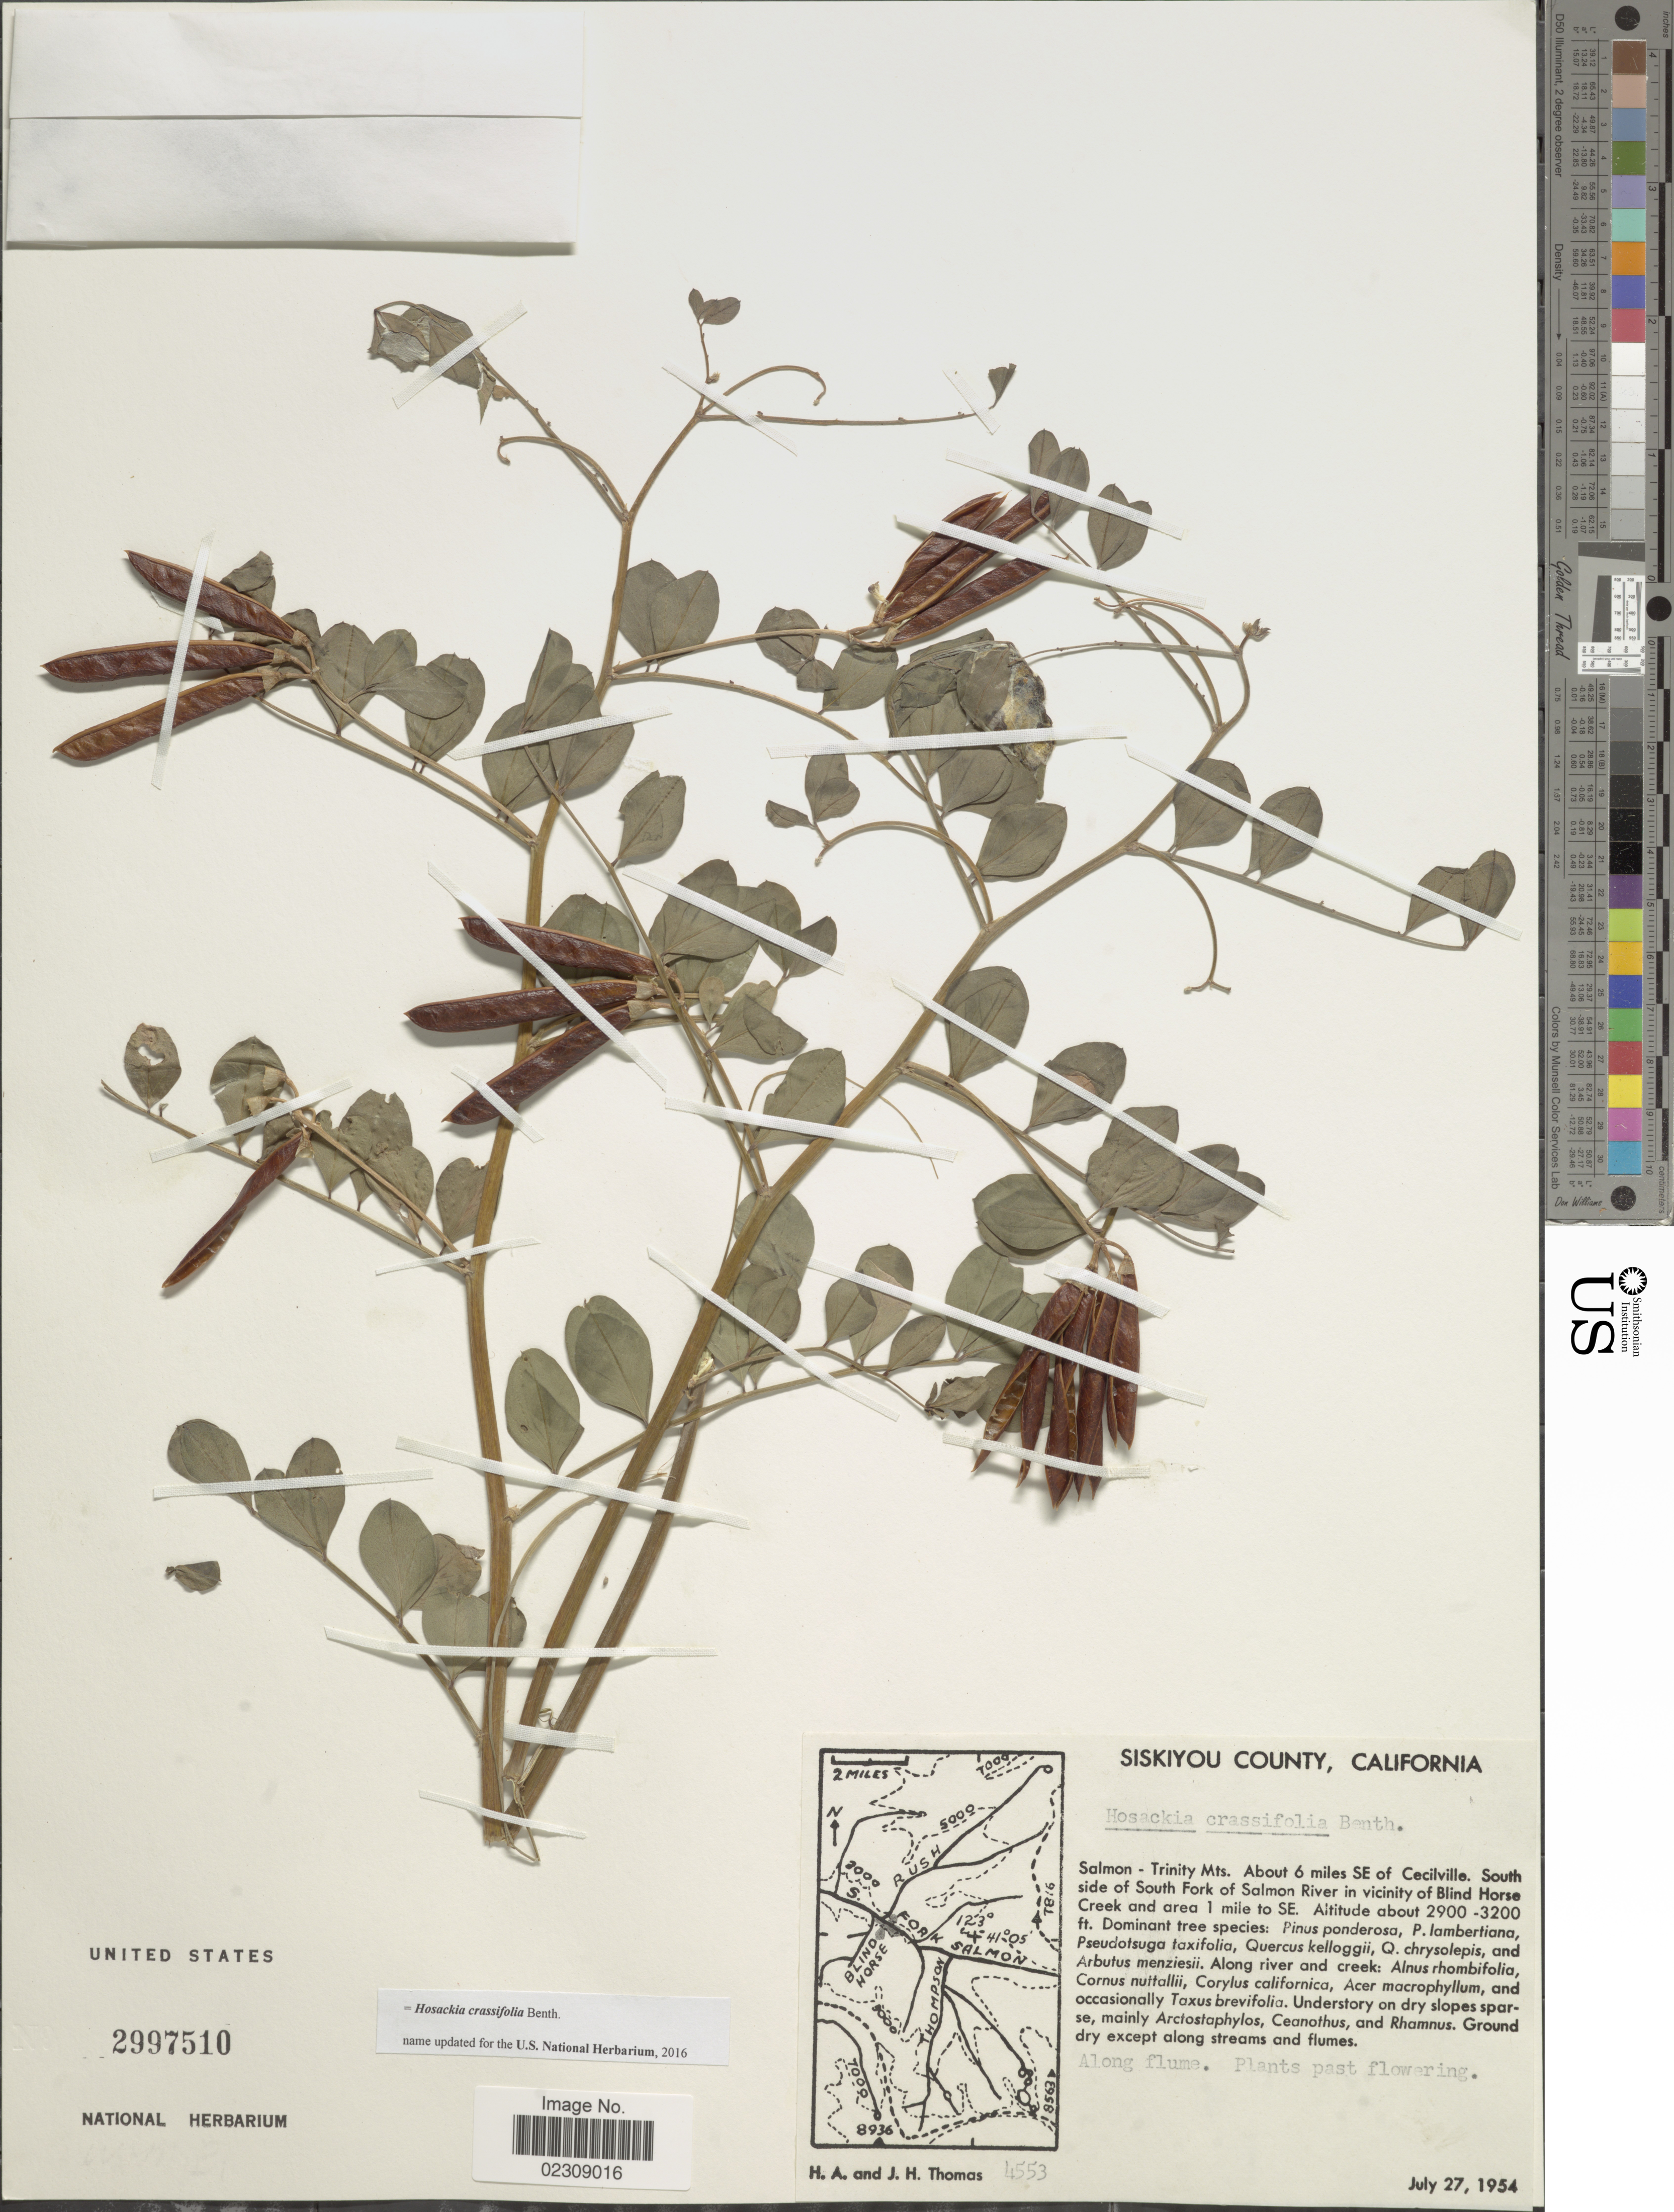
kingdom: Plantae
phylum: Tracheophyta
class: Magnoliopsida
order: Fabales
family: Fabaceae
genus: Hosackia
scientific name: Hosackia crassifolia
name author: Benth.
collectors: H. Thomas & J. H. Thomas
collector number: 4553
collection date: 1954-07-27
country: United States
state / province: California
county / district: Siskiyou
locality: Siskiyou County. Salmon - Trinity Mts. About 6 miles SE of Cecilville. South side of South Fork of Salmon River in vicinity of Blind Horse Creek and area 1 mile to SE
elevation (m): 884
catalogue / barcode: US 2997510